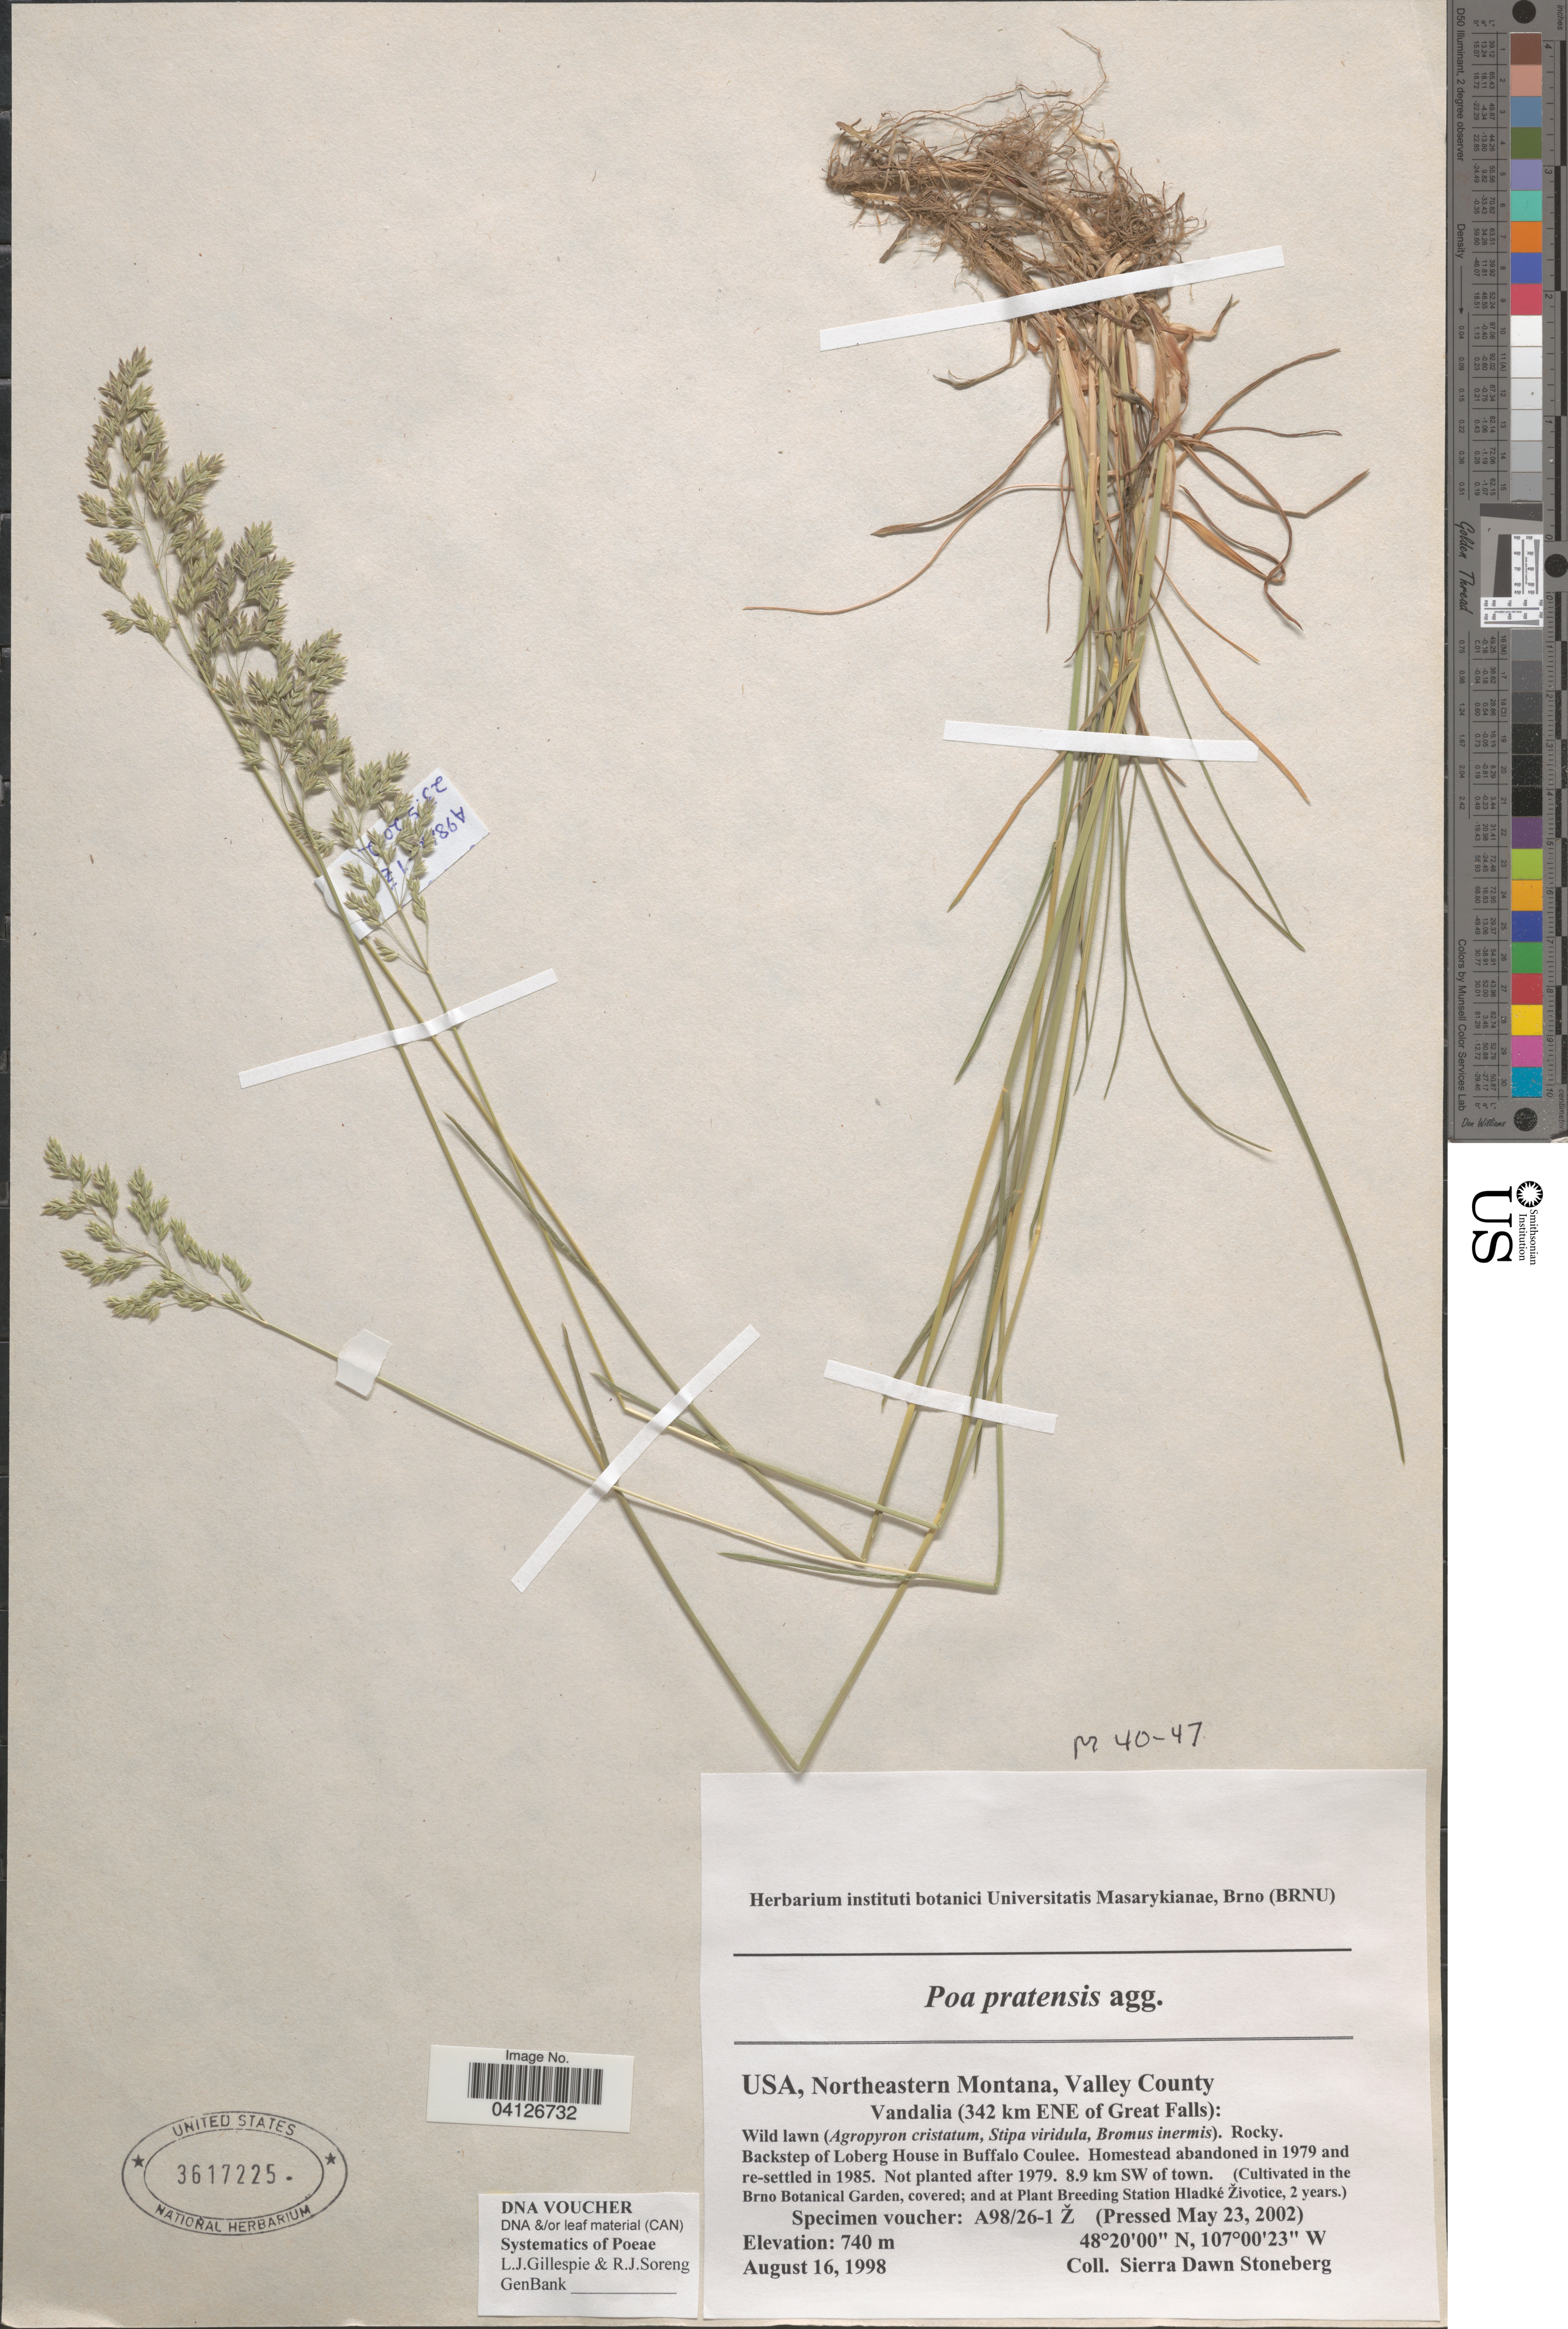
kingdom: Plantae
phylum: Tracheophyta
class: Liliopsida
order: Poales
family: Poaceae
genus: Poa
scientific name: Poa pratensis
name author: L.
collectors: Ex herb. instituti botanici Universitatis Masarykianae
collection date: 2002-05-23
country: Czechia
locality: (Cultivated in the Brno Botanical Garden, covered; and at the Plant Breeding Station Hladké Životice, 2 years.).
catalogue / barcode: US 3617225